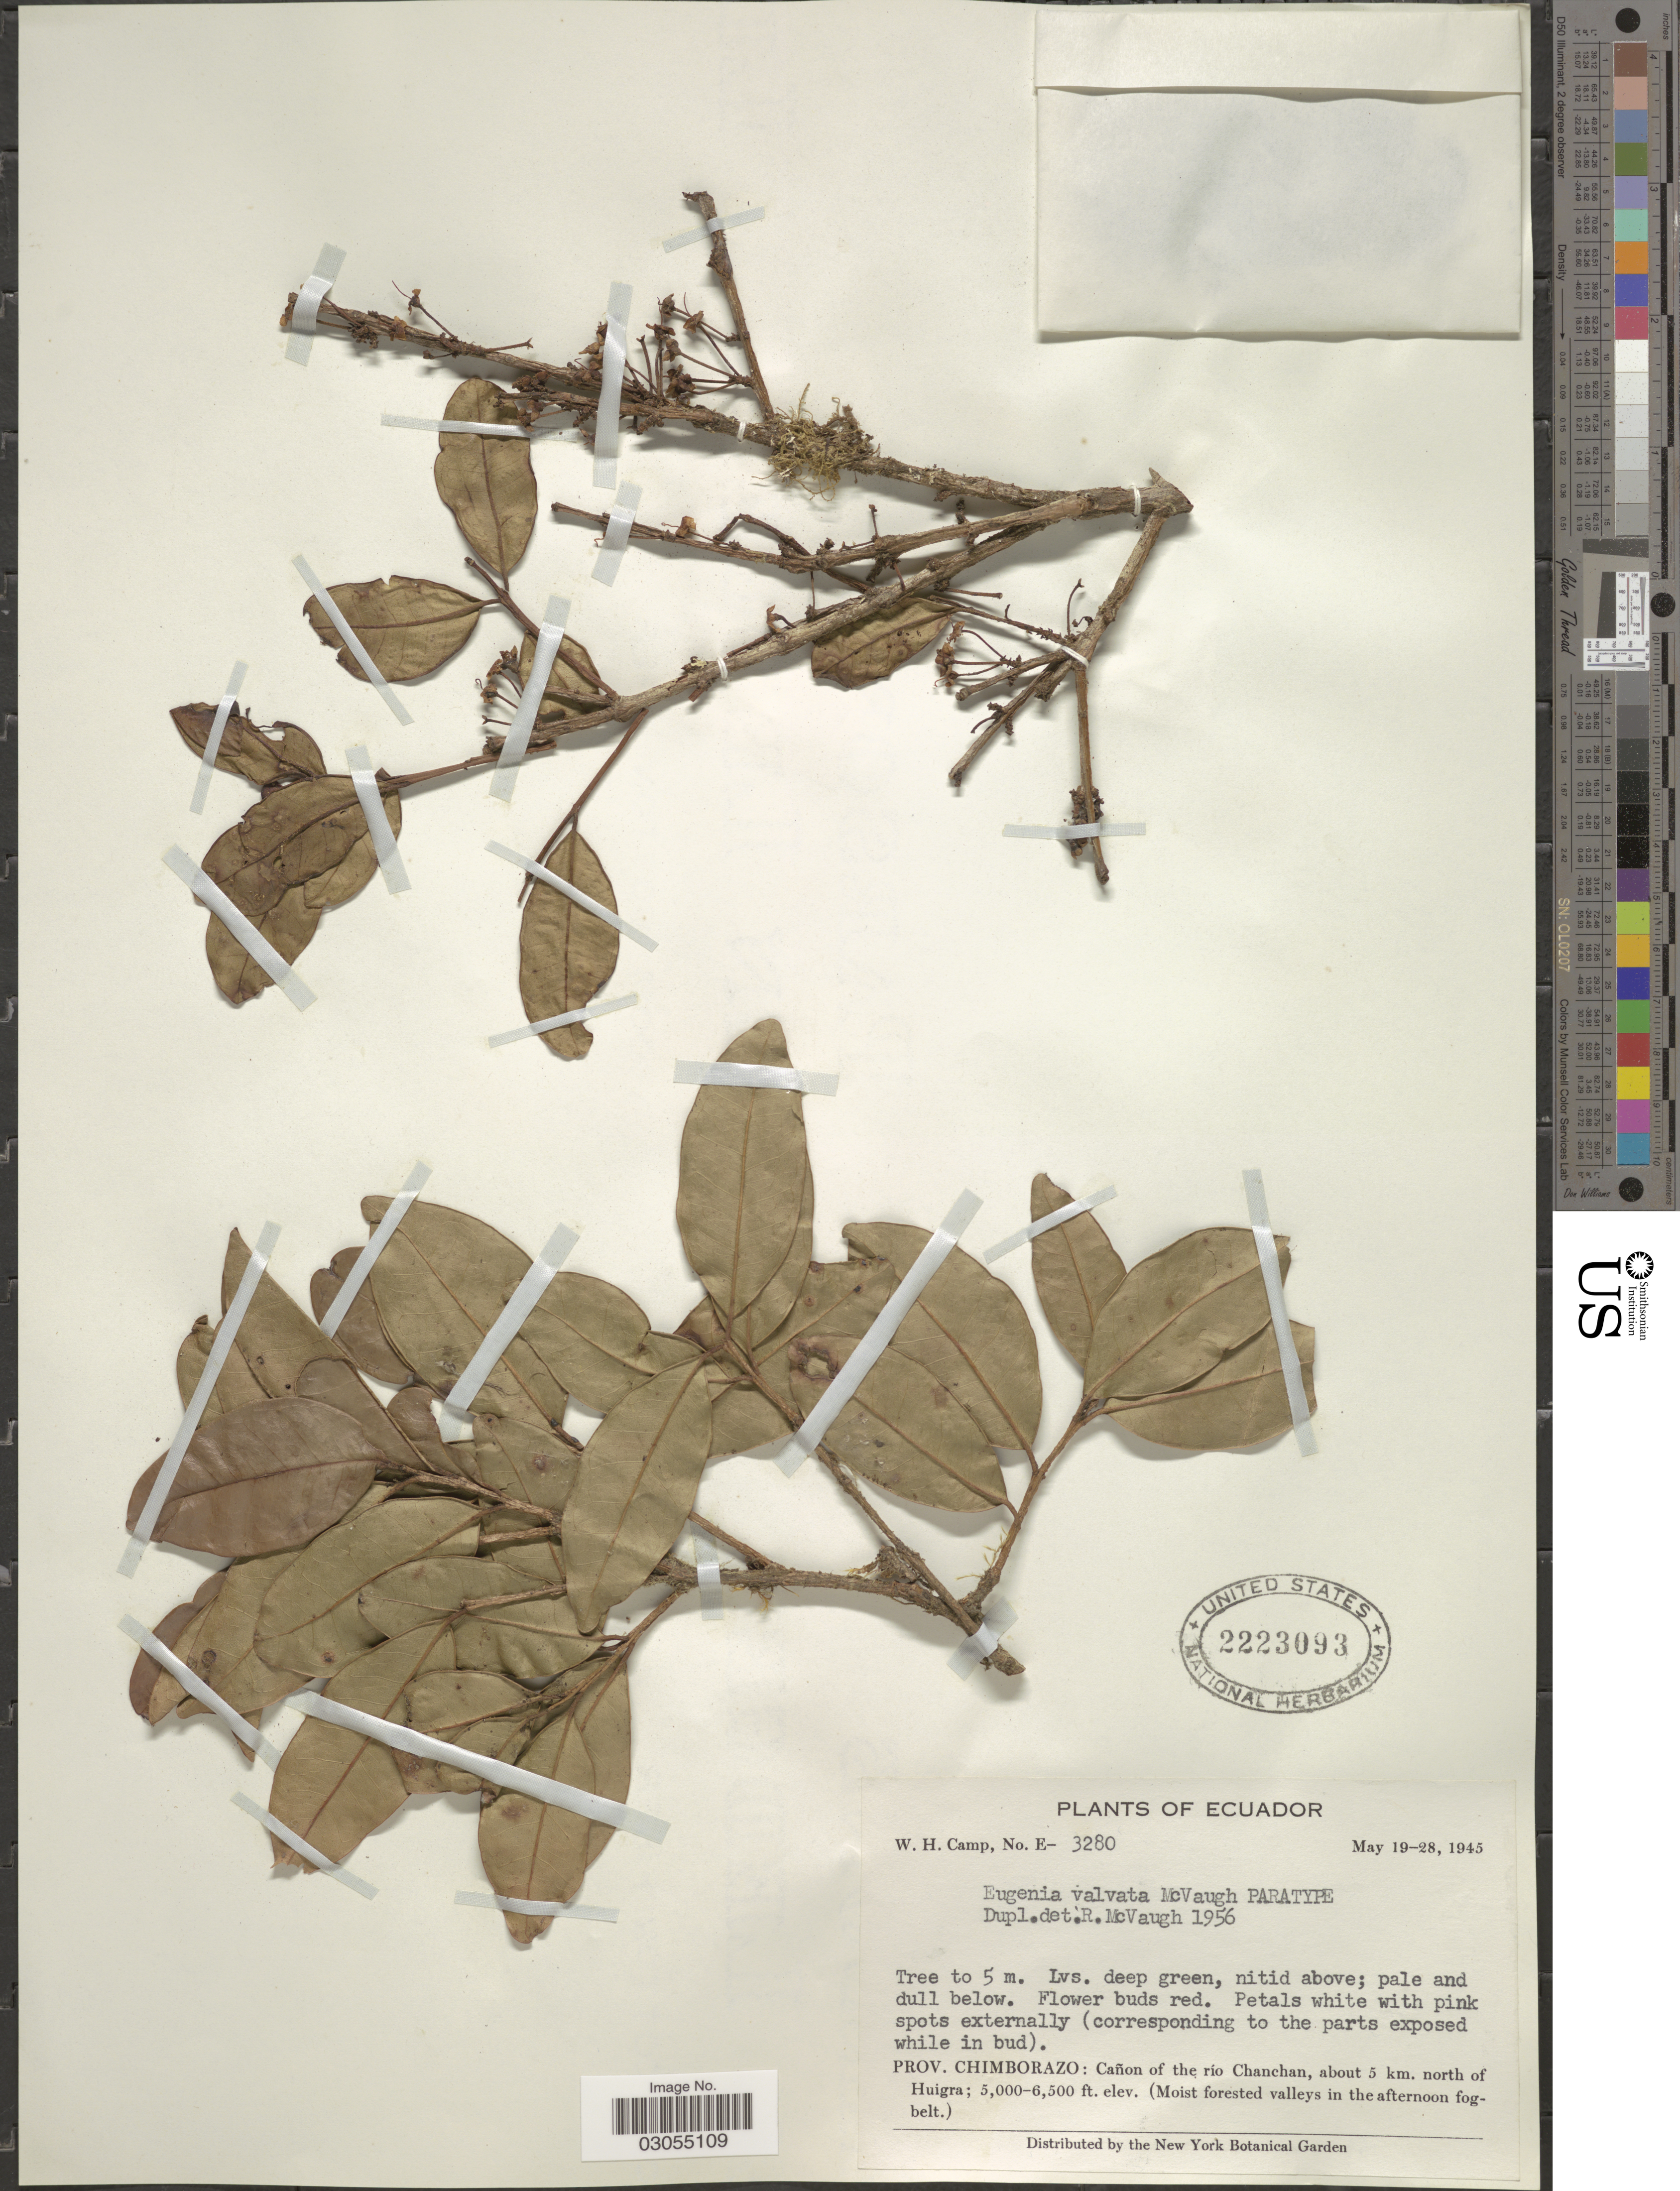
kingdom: Plantae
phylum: Tracheophyta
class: Magnoliopsida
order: Myrtales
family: Myrtaceae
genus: Eugenia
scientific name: Eugenia valvata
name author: McVaugh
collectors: W. H. Camp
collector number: E-3280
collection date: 1945-05-19/1945-05-28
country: Ecuador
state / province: Chimborazo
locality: Cañon of the río Chanchan, about 5 km. north of Huigra.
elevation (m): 1524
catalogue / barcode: US 2223093